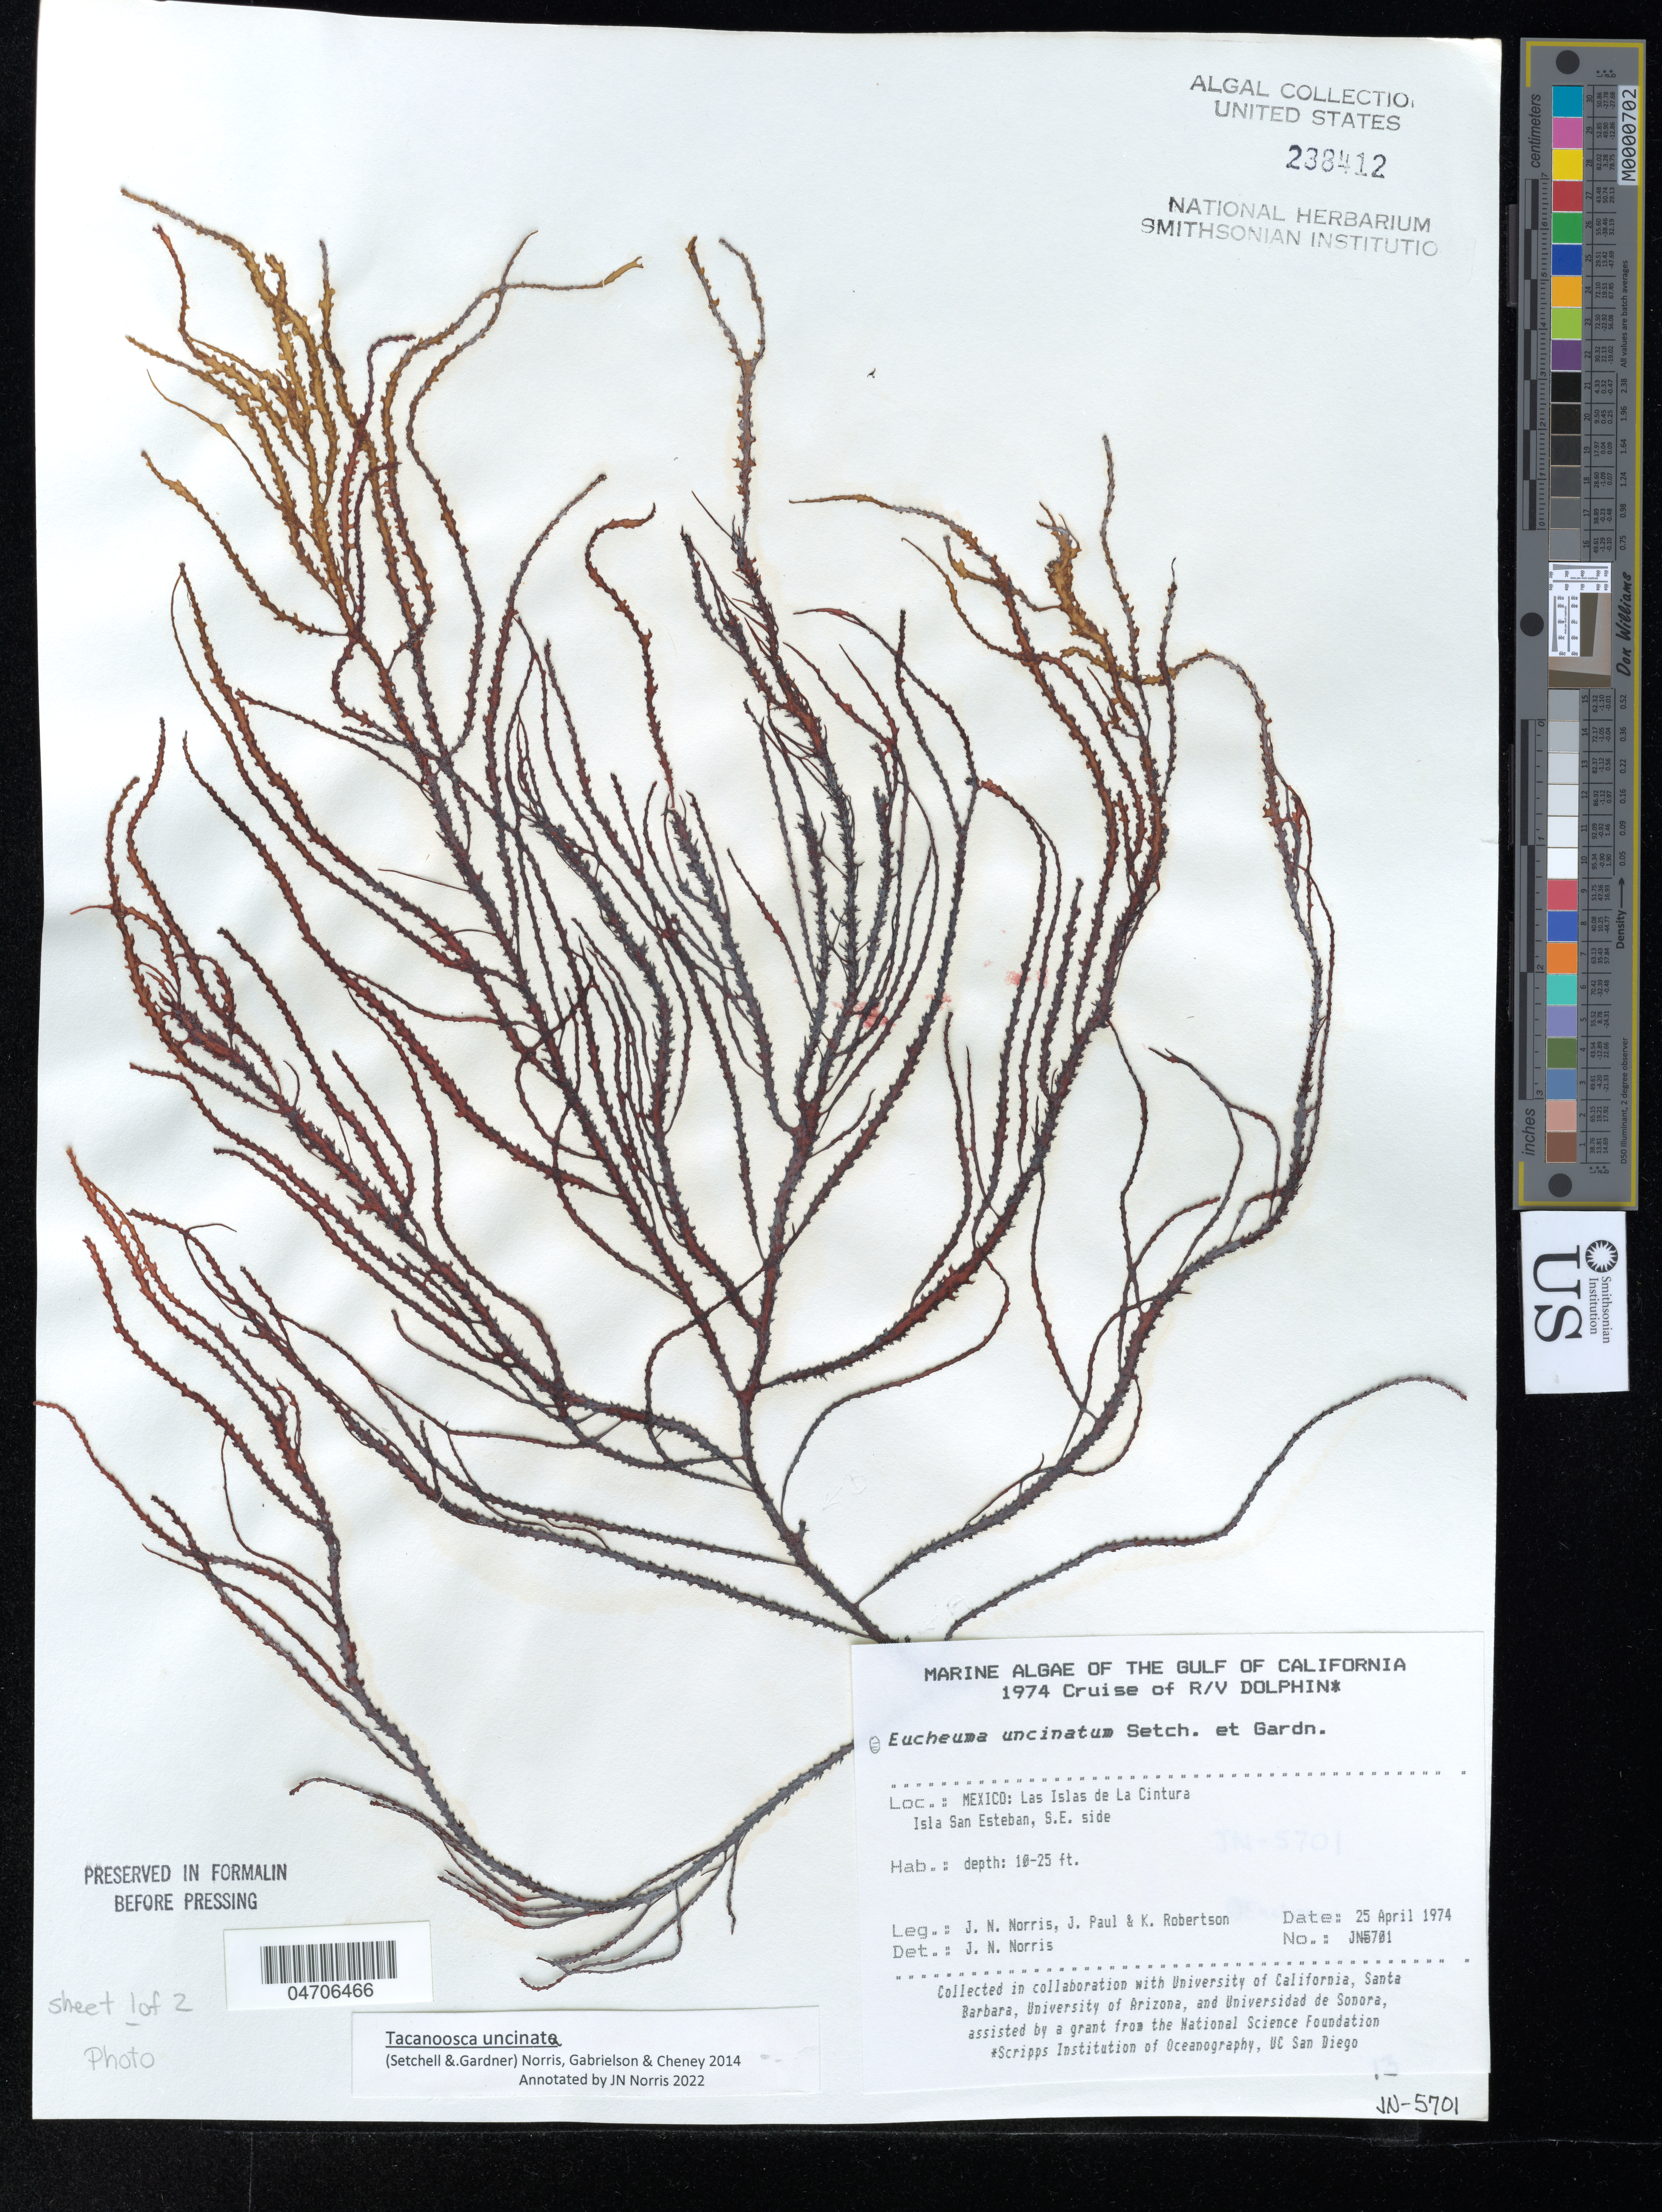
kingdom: Plantae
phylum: Rhodophyta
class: Florideophyceae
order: Gigartinales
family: Solieriaceae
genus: Eucheuma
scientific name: Eucheuma uncinatum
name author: Setch. & N.L. Gardner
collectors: J. Norris, J. Paul & K. Robertson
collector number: JN5701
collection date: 1974-04-25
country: Mexico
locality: The Gulf of California. Las Islas de La Cintura. Isla San Estaban, S.E. side.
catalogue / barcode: US 238412